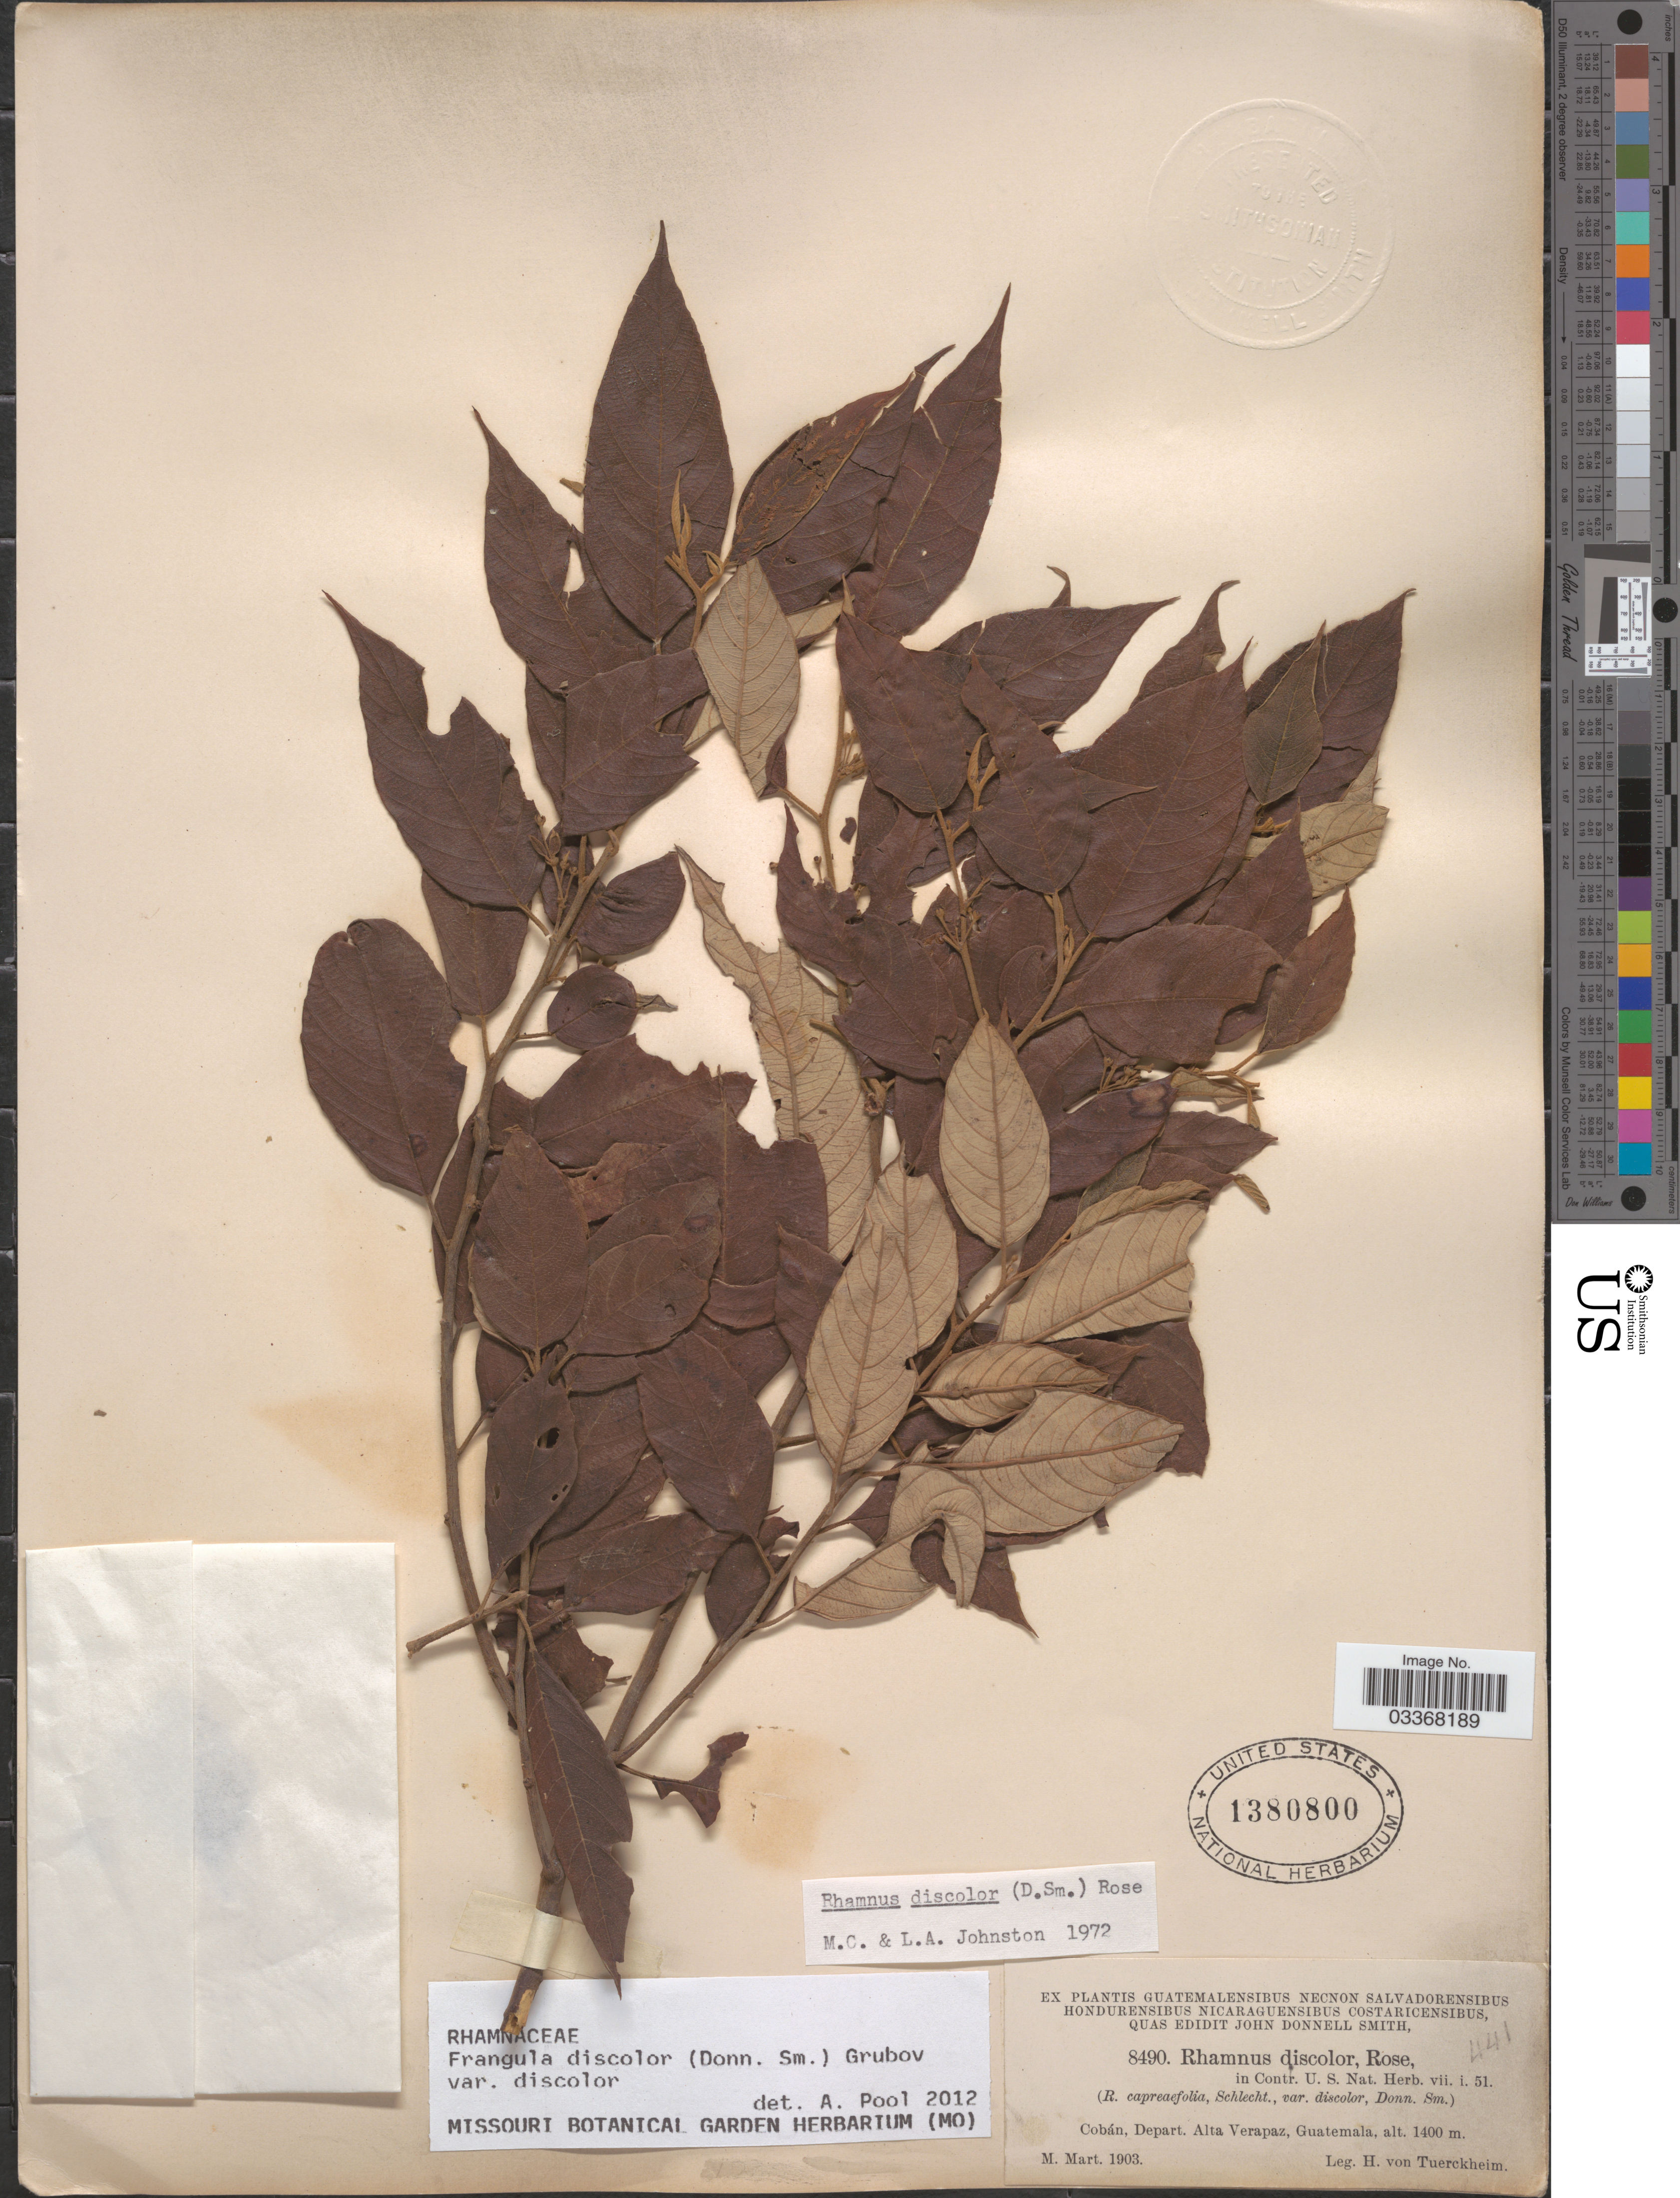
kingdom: Plantae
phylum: Tracheophyta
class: Magnoliopsida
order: Rosales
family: Rhamnaceae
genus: Frangula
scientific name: Frangula discolor var. discolor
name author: (Donn. Sm.) Grubov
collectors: H. von Tuerckheim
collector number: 8490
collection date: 1903-03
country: Guatemala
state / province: Alta Verapaz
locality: Cobán, Depart. Alta Verapaz.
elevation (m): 1400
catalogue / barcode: US 1380800